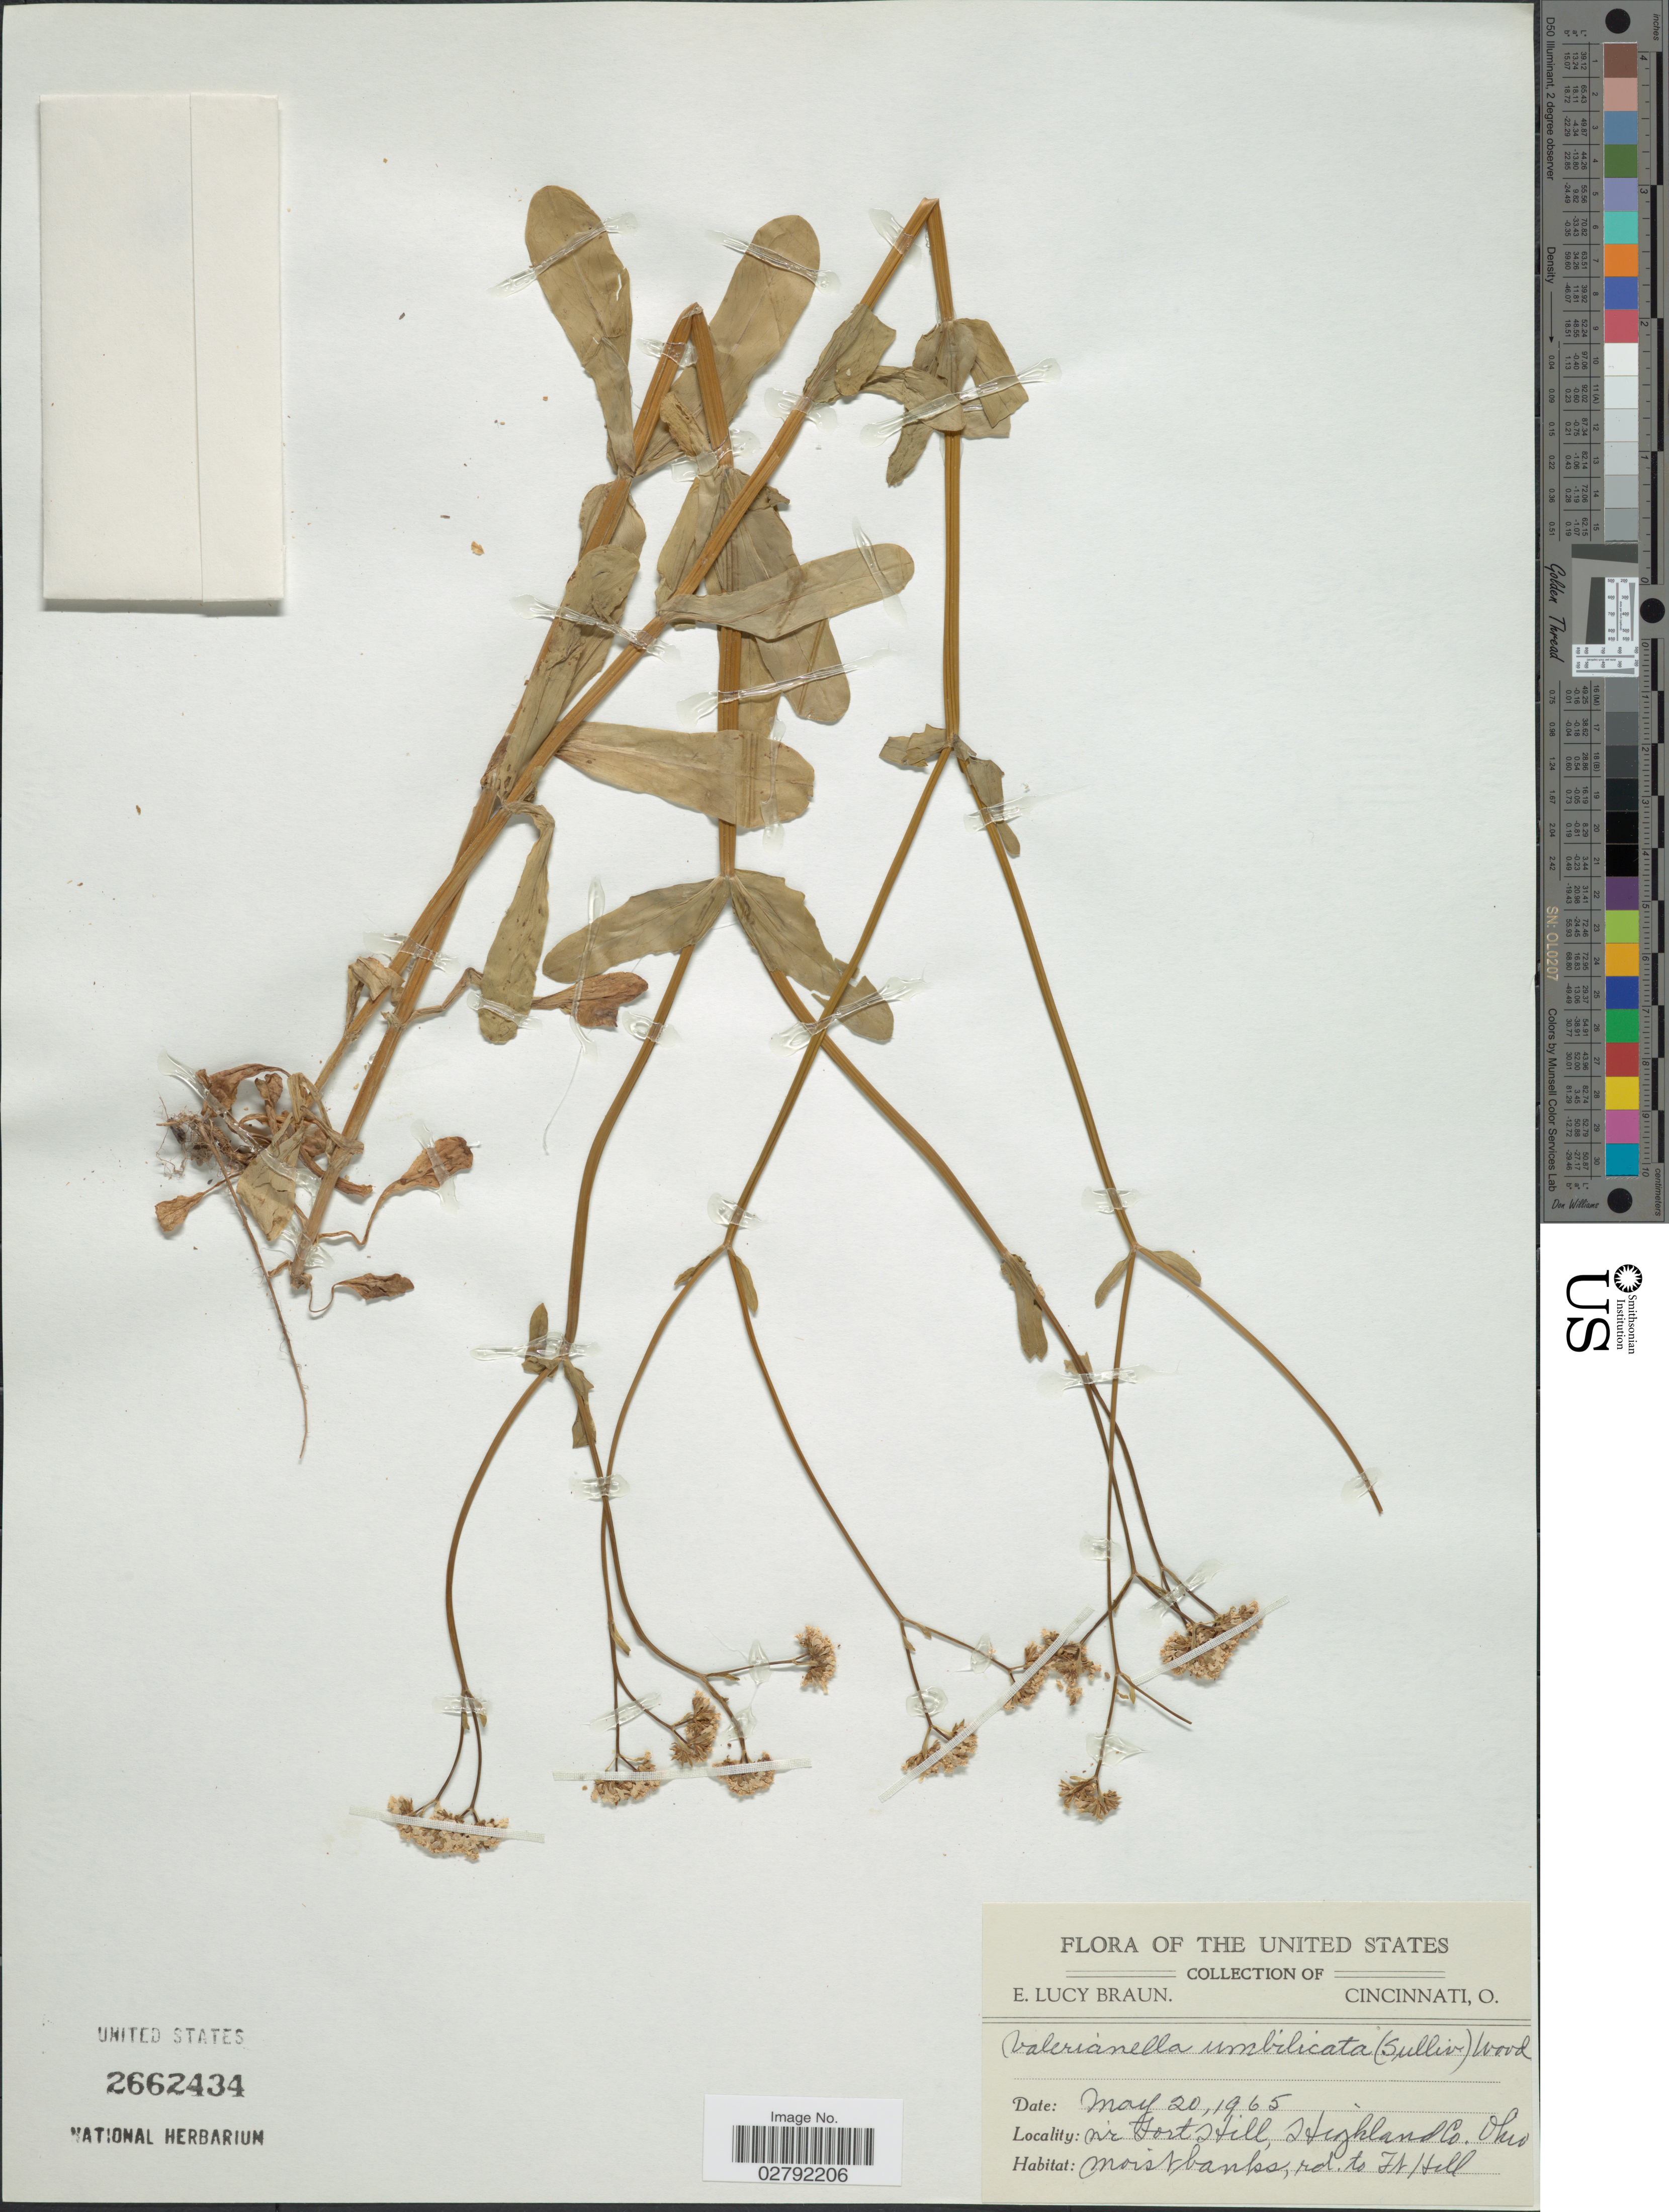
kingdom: Plantae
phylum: Tracheophyta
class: Magnoliopsida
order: Dipsacales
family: Caprifoliaceae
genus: Valerianella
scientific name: Valerianella umbilicata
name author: (Sull.) Alph. Wood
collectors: E. L. Braun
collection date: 1965-05-20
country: United States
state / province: Ohio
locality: Nr Fort Hill, Highland Co., rd. to Ft Hill.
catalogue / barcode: US 2662434